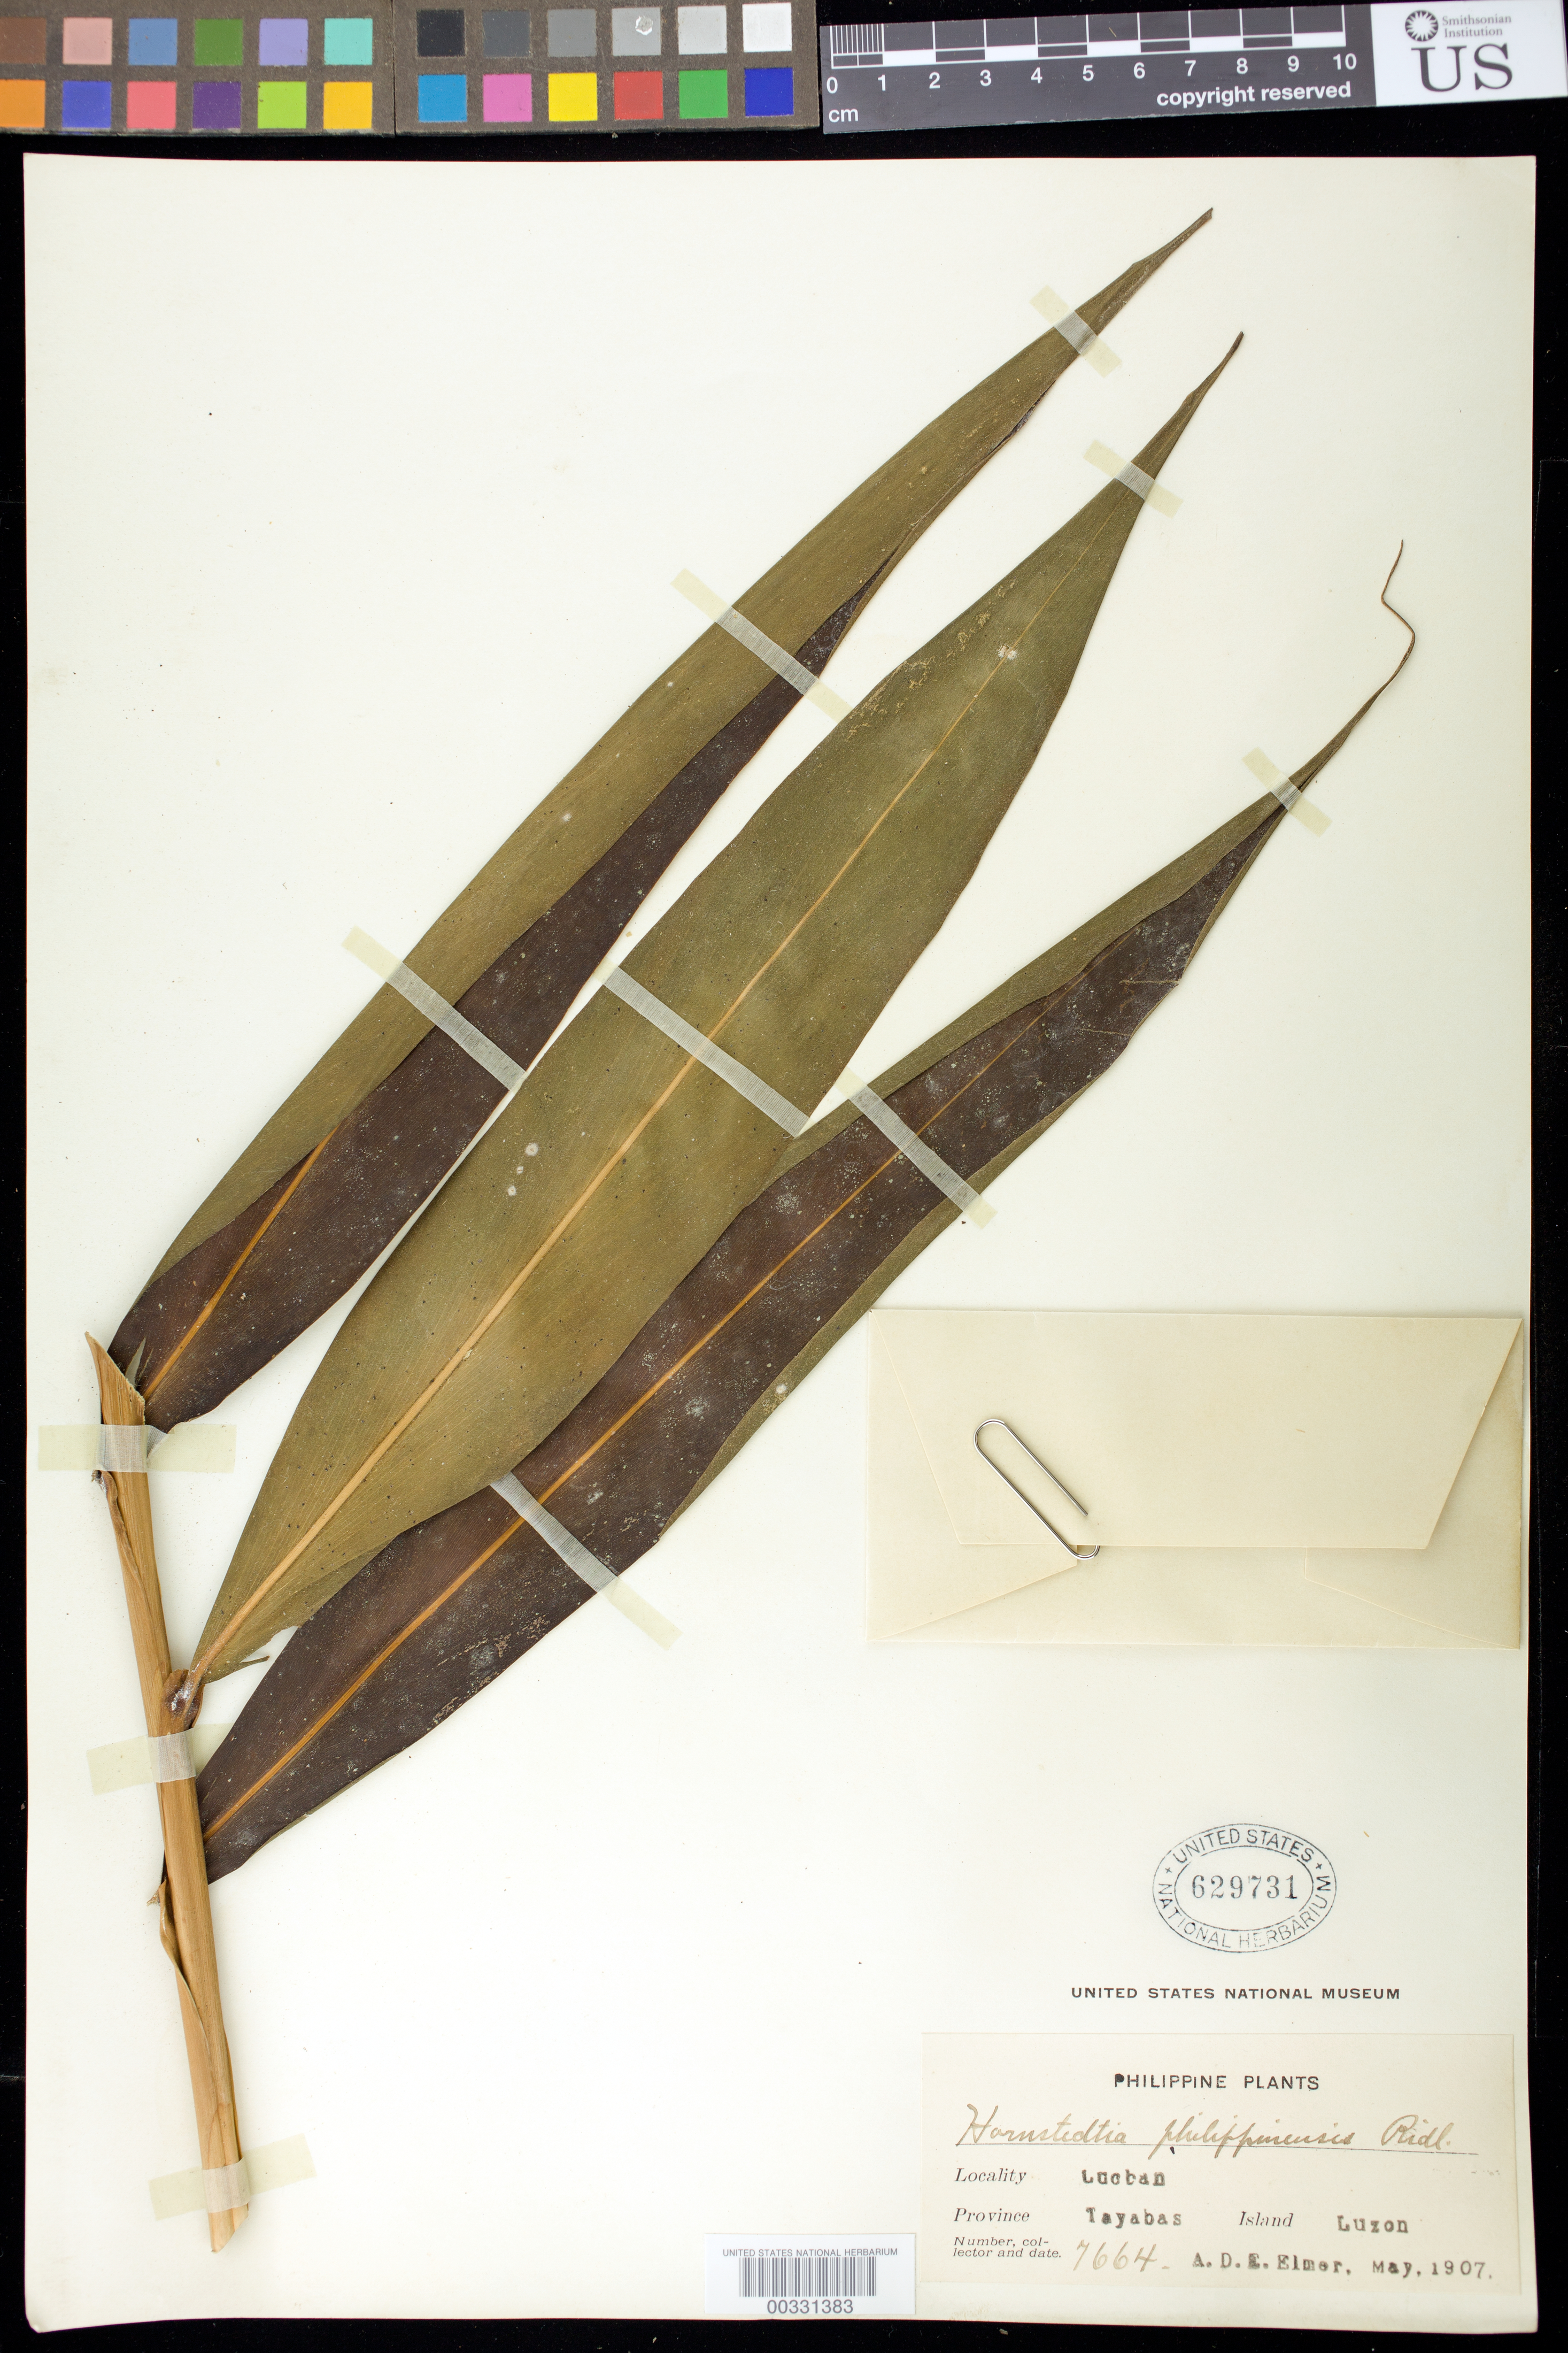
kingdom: Plantae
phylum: Tracheophyta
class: Liliopsida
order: Zingiberales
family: Zingiberaceae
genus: Etlingera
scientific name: Etlingera philippinensis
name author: (Ridl.) R.M. Sm.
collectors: A. D. E. Elmer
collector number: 7664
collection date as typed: May 1907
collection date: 1907-05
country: Philippines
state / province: Calabarzon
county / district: Quezon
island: Luzon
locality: Lucban, Tayabas Prov. = Quezon Prov.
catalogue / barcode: US 629731